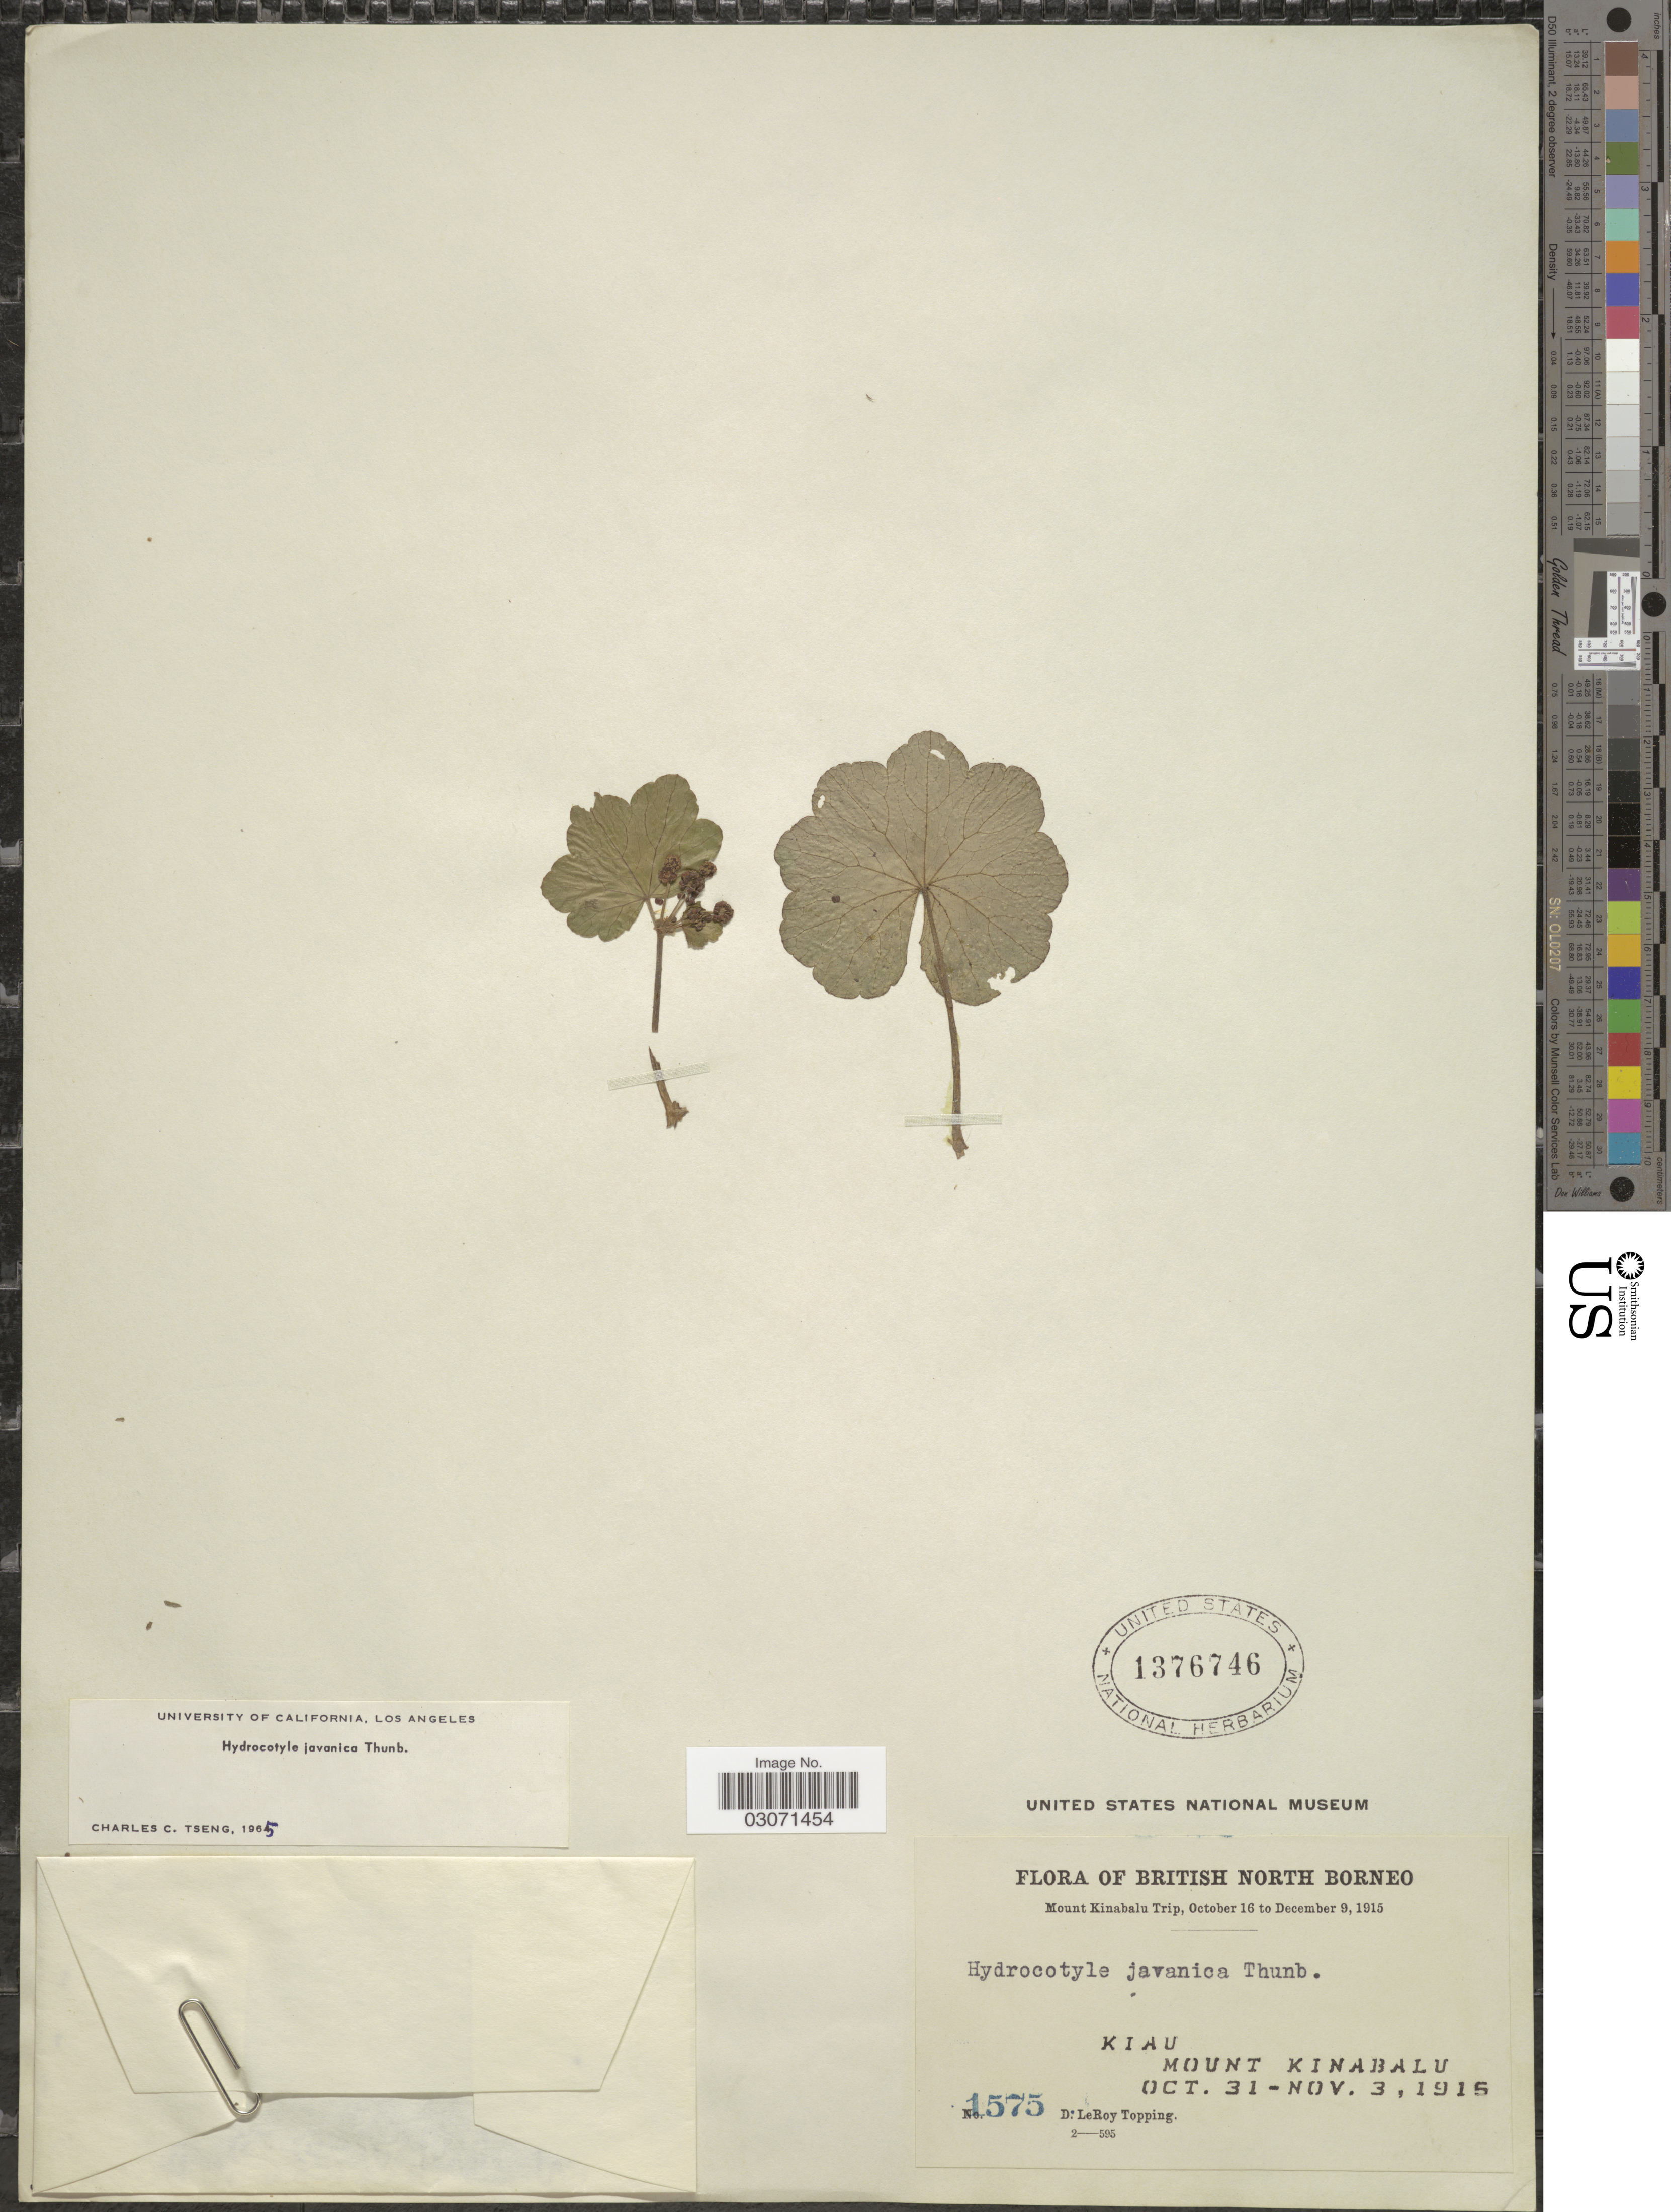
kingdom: Plantae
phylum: Tracheophyta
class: Magnoliopsida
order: Apiales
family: Araliaceae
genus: Hydrocotyle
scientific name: Hydrocotyle javanica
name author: Thunb.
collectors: D. L. Topping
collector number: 1575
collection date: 1915-10-31/1915-11-03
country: Malaysia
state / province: Sabah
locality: British North Borneo. Kiau. Mount Kinabalu.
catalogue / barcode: US 1376746